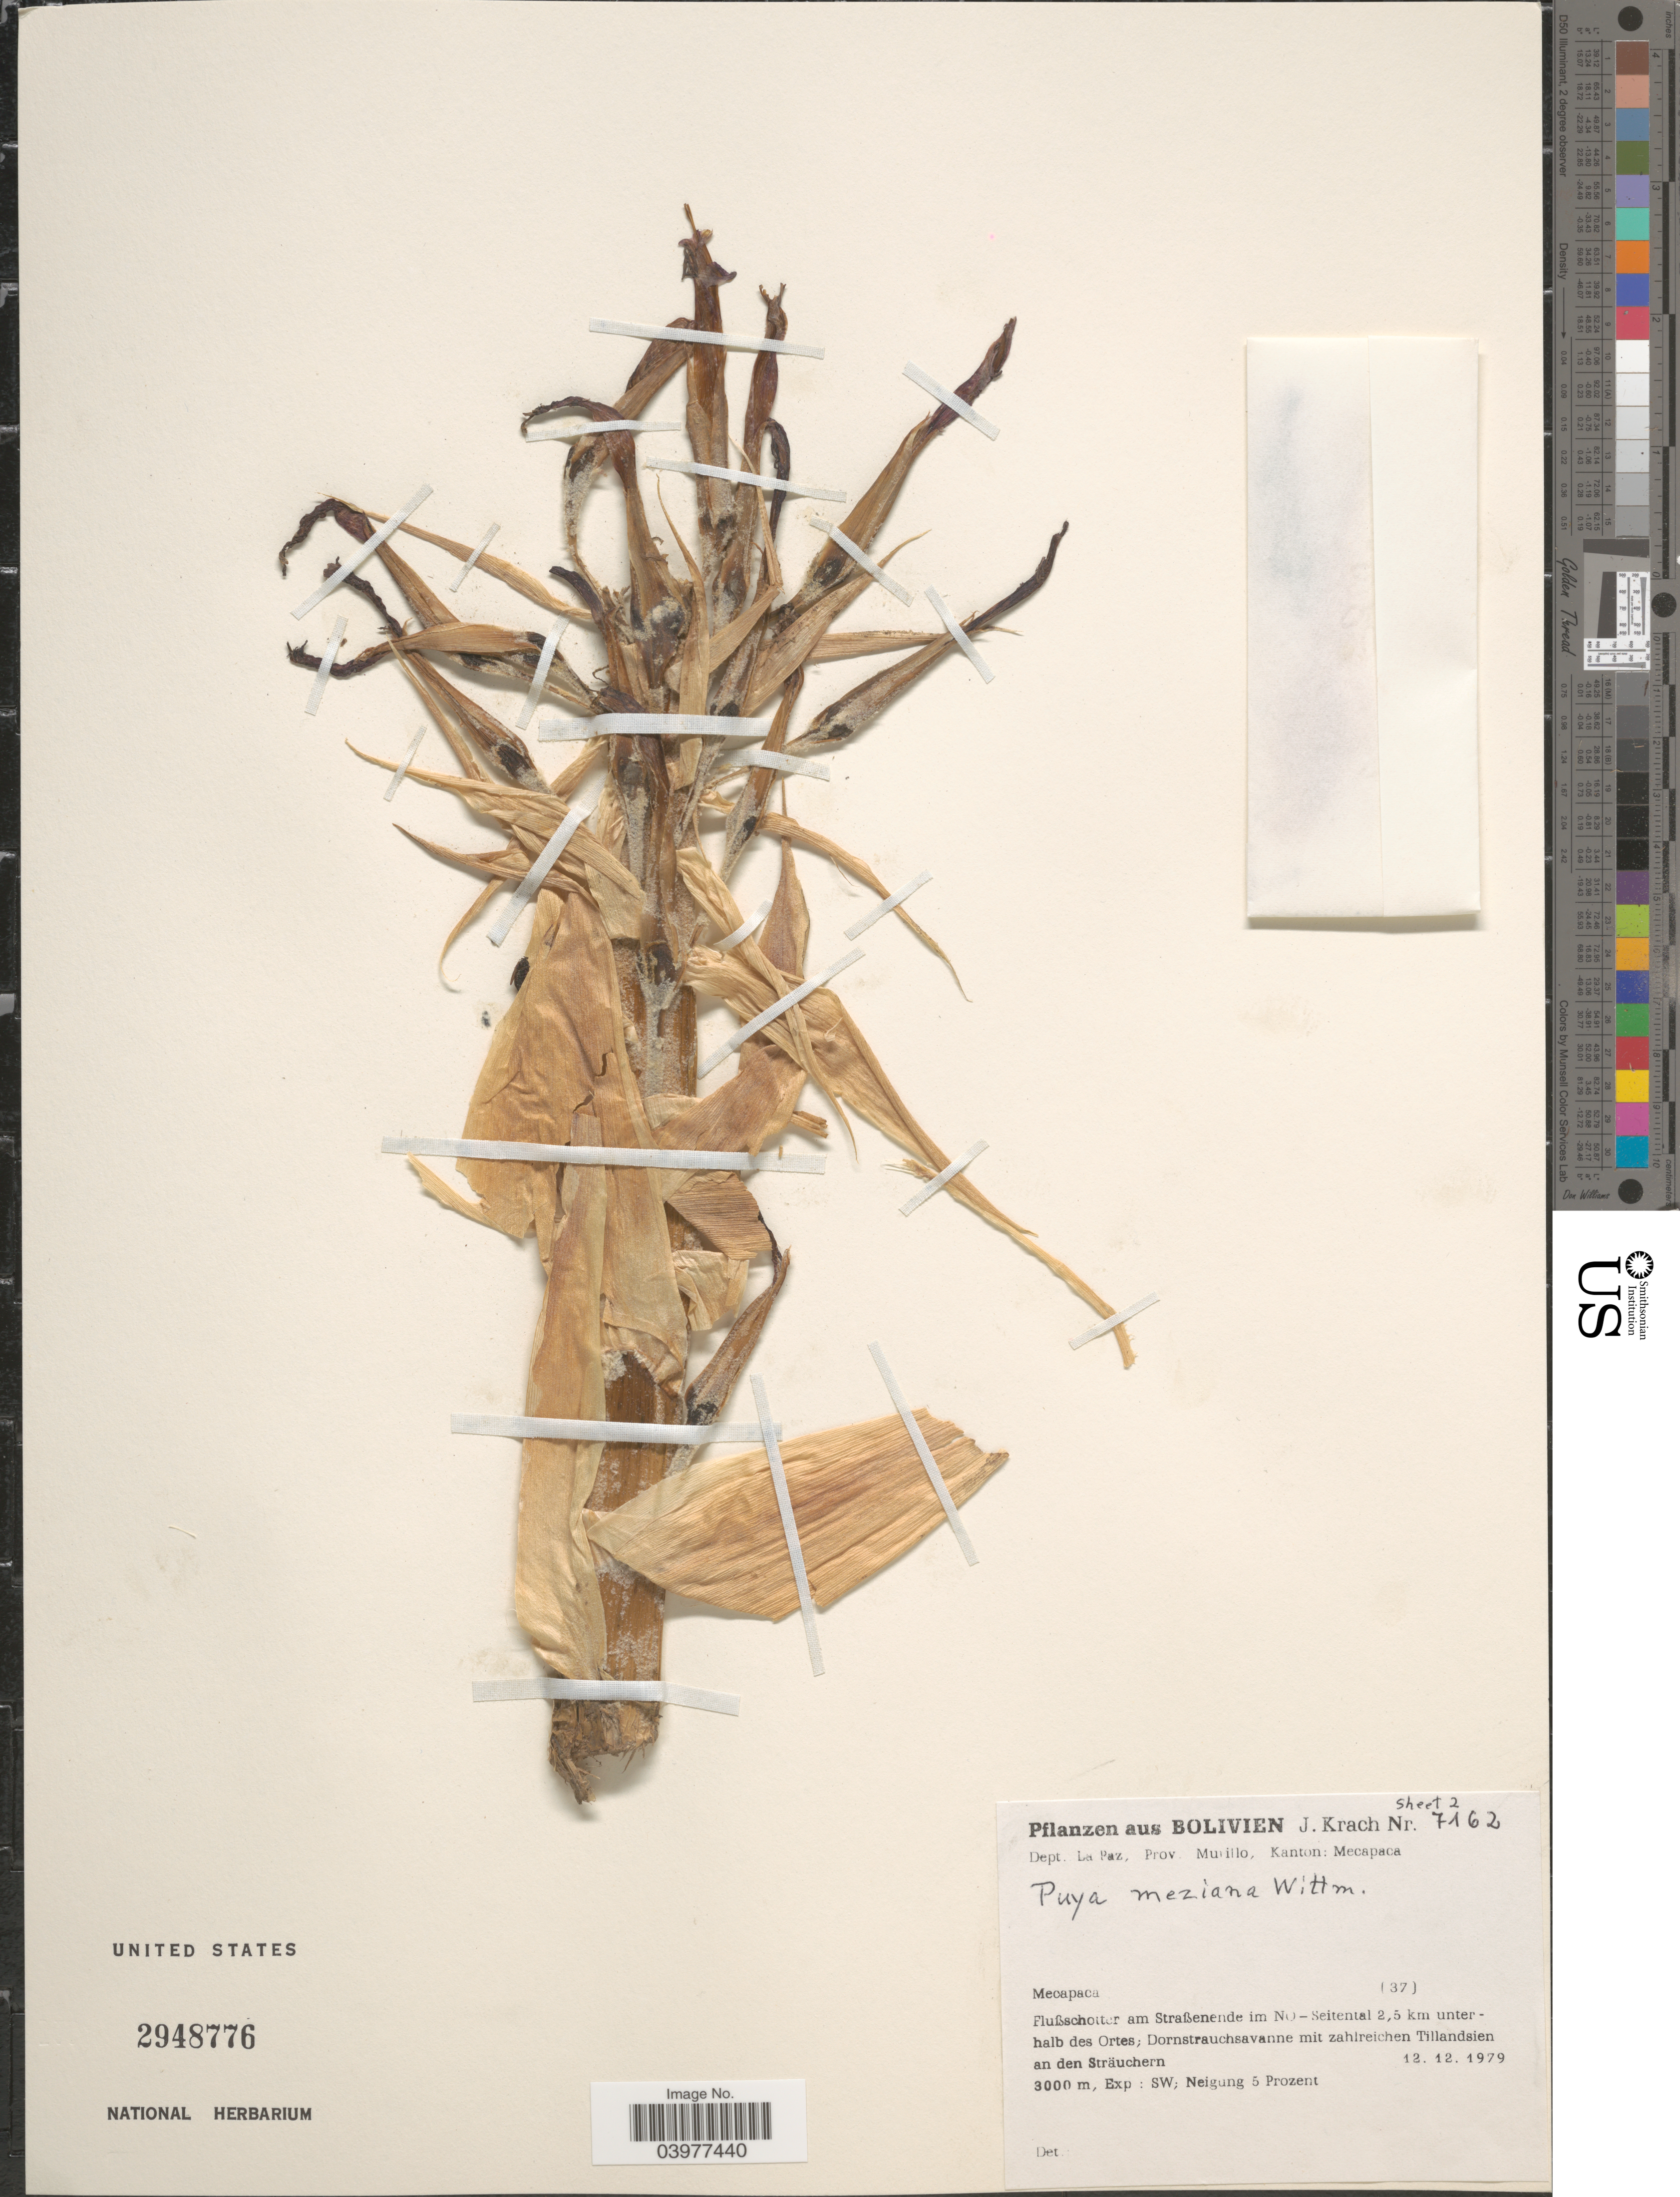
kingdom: Plantae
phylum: Tracheophyta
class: Liliopsida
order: Poales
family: Bromeliaceae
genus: Puya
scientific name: Puya meziana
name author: Wittm.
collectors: J. Krach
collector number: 7162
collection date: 1979-12-12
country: Bolivia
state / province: La Paz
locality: Dept. La Paz, Prov. Murillo, Kanton: Mecapaca. Mecapaca.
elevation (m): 3000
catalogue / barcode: US 2948776